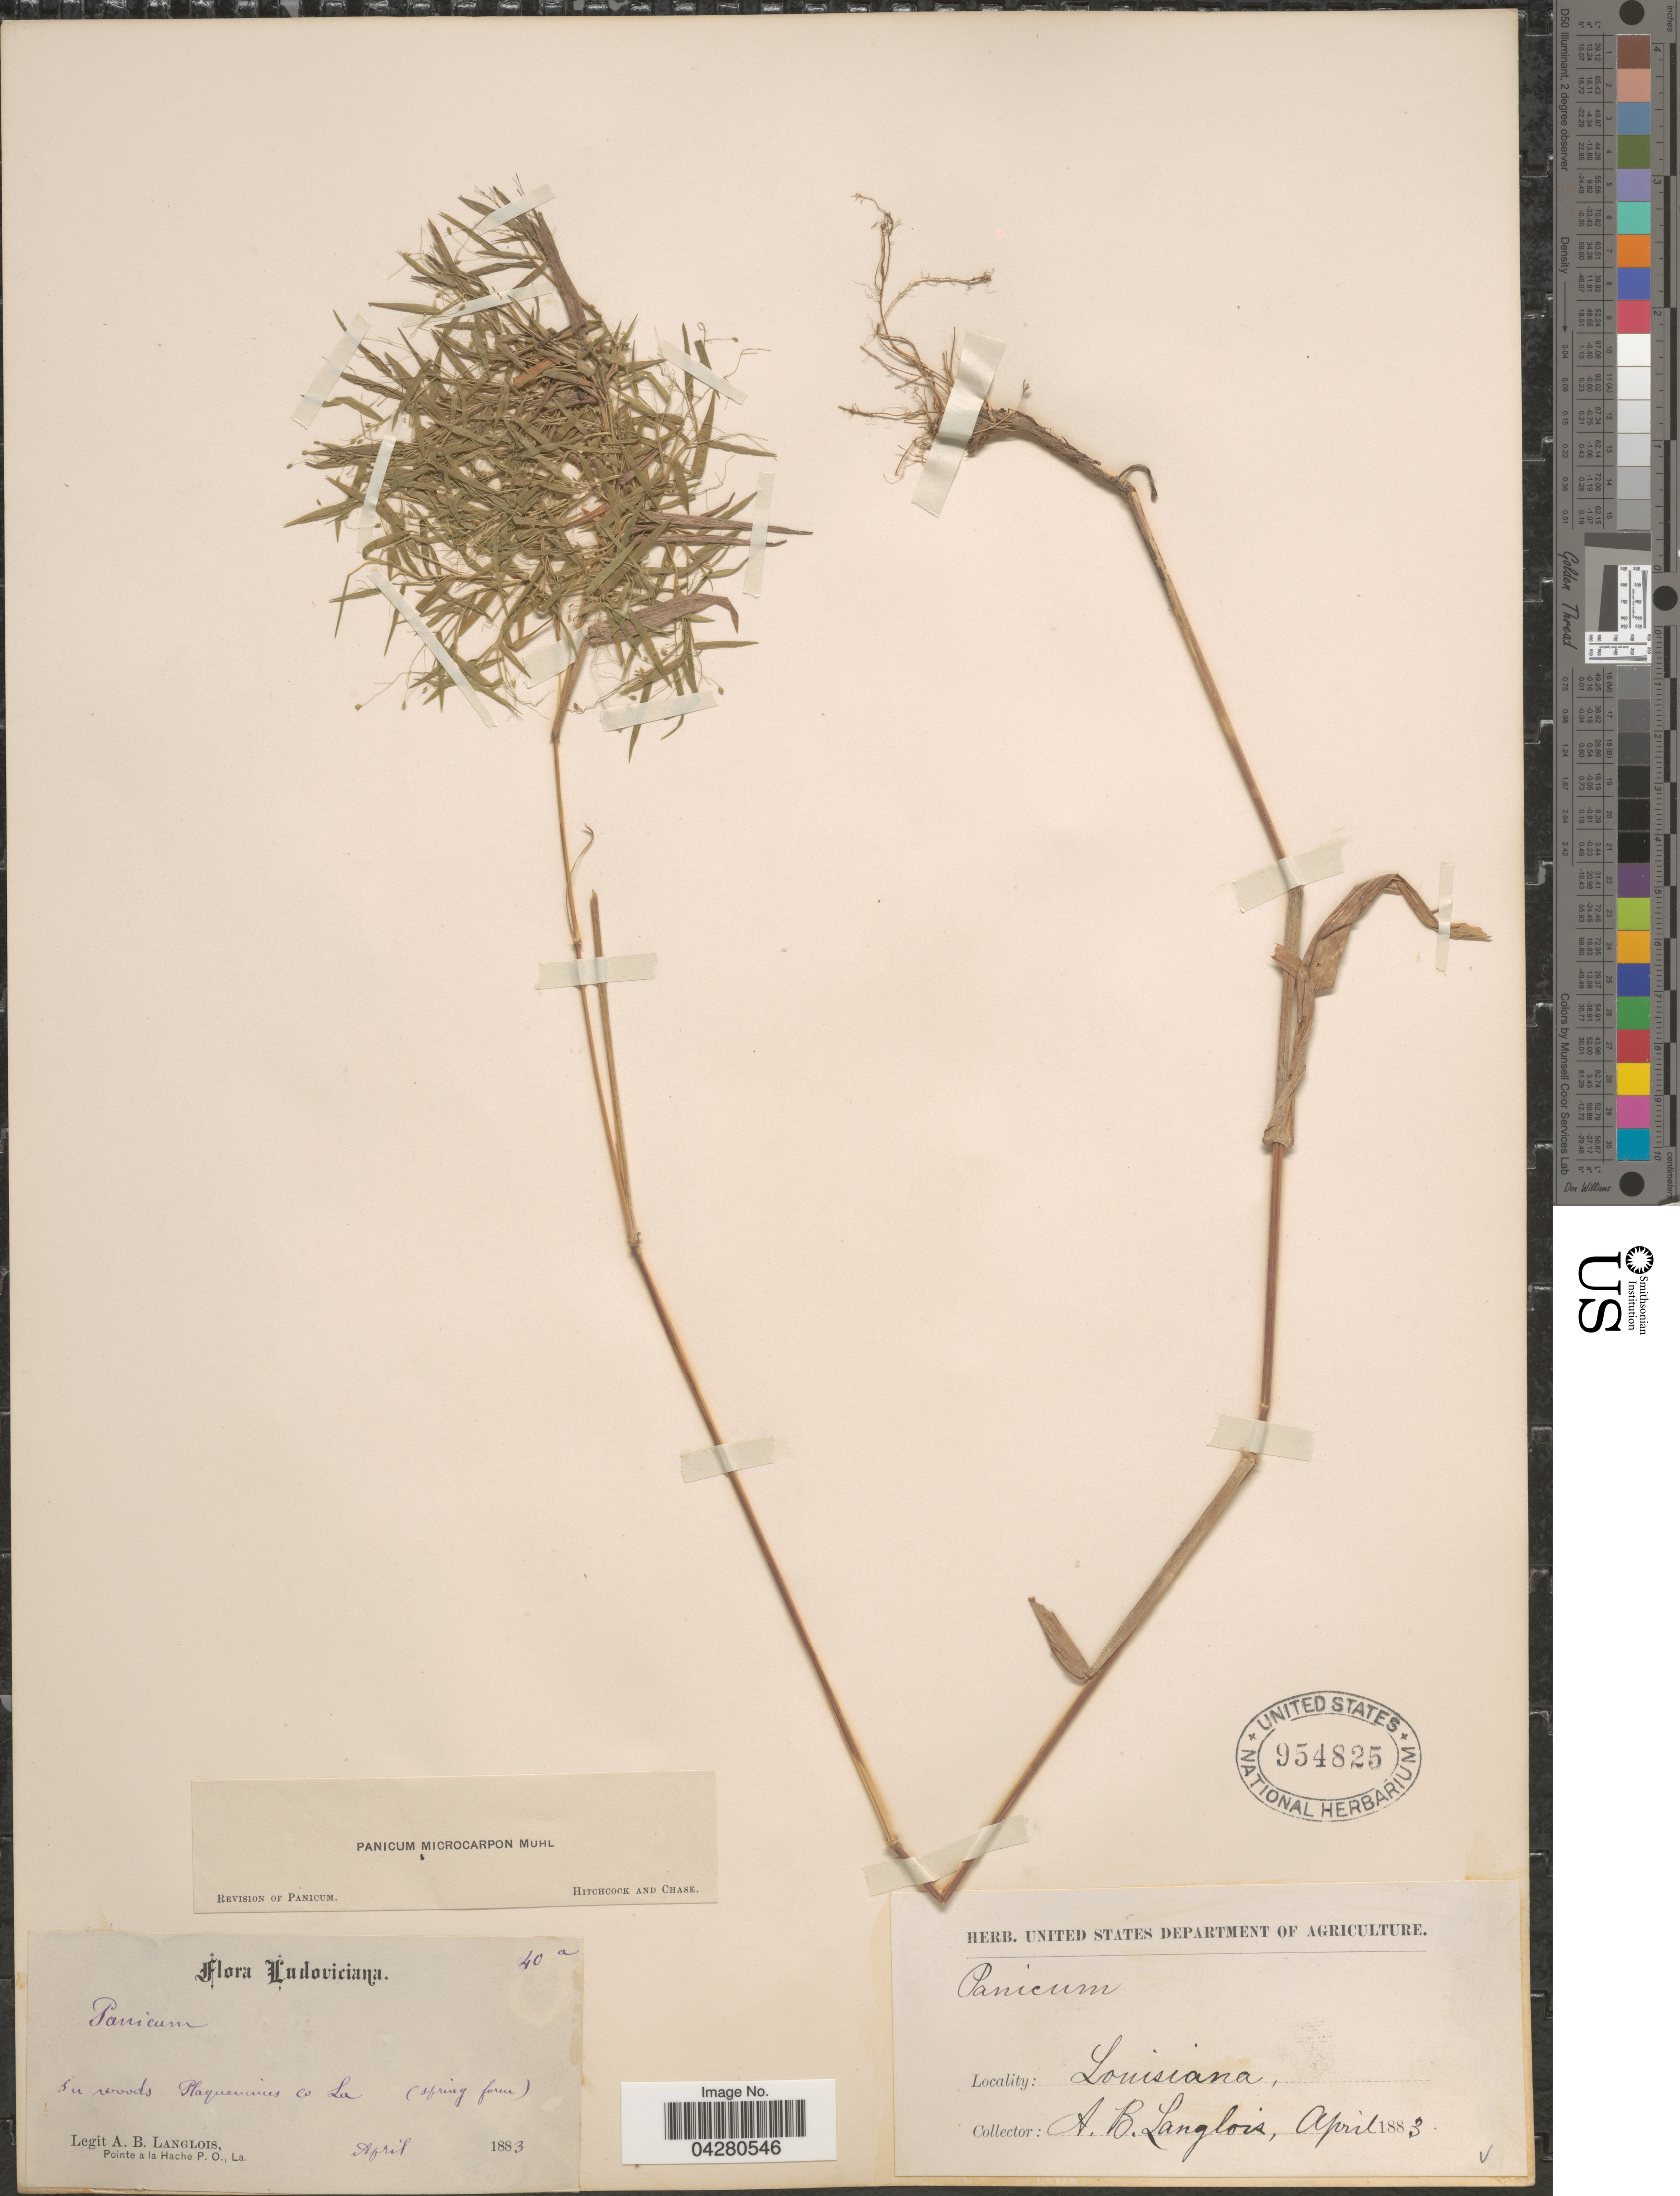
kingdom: Plantae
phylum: Tracheophyta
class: Liliopsida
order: Poales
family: Poaceae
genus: Dichanthelium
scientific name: Dichanthelium dichotomum var. dichotomum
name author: (L.) Gould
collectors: A. Langlois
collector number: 40a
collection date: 1883-04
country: United States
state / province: Louisiana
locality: In woods Plaquemines Co.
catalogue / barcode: US 954825